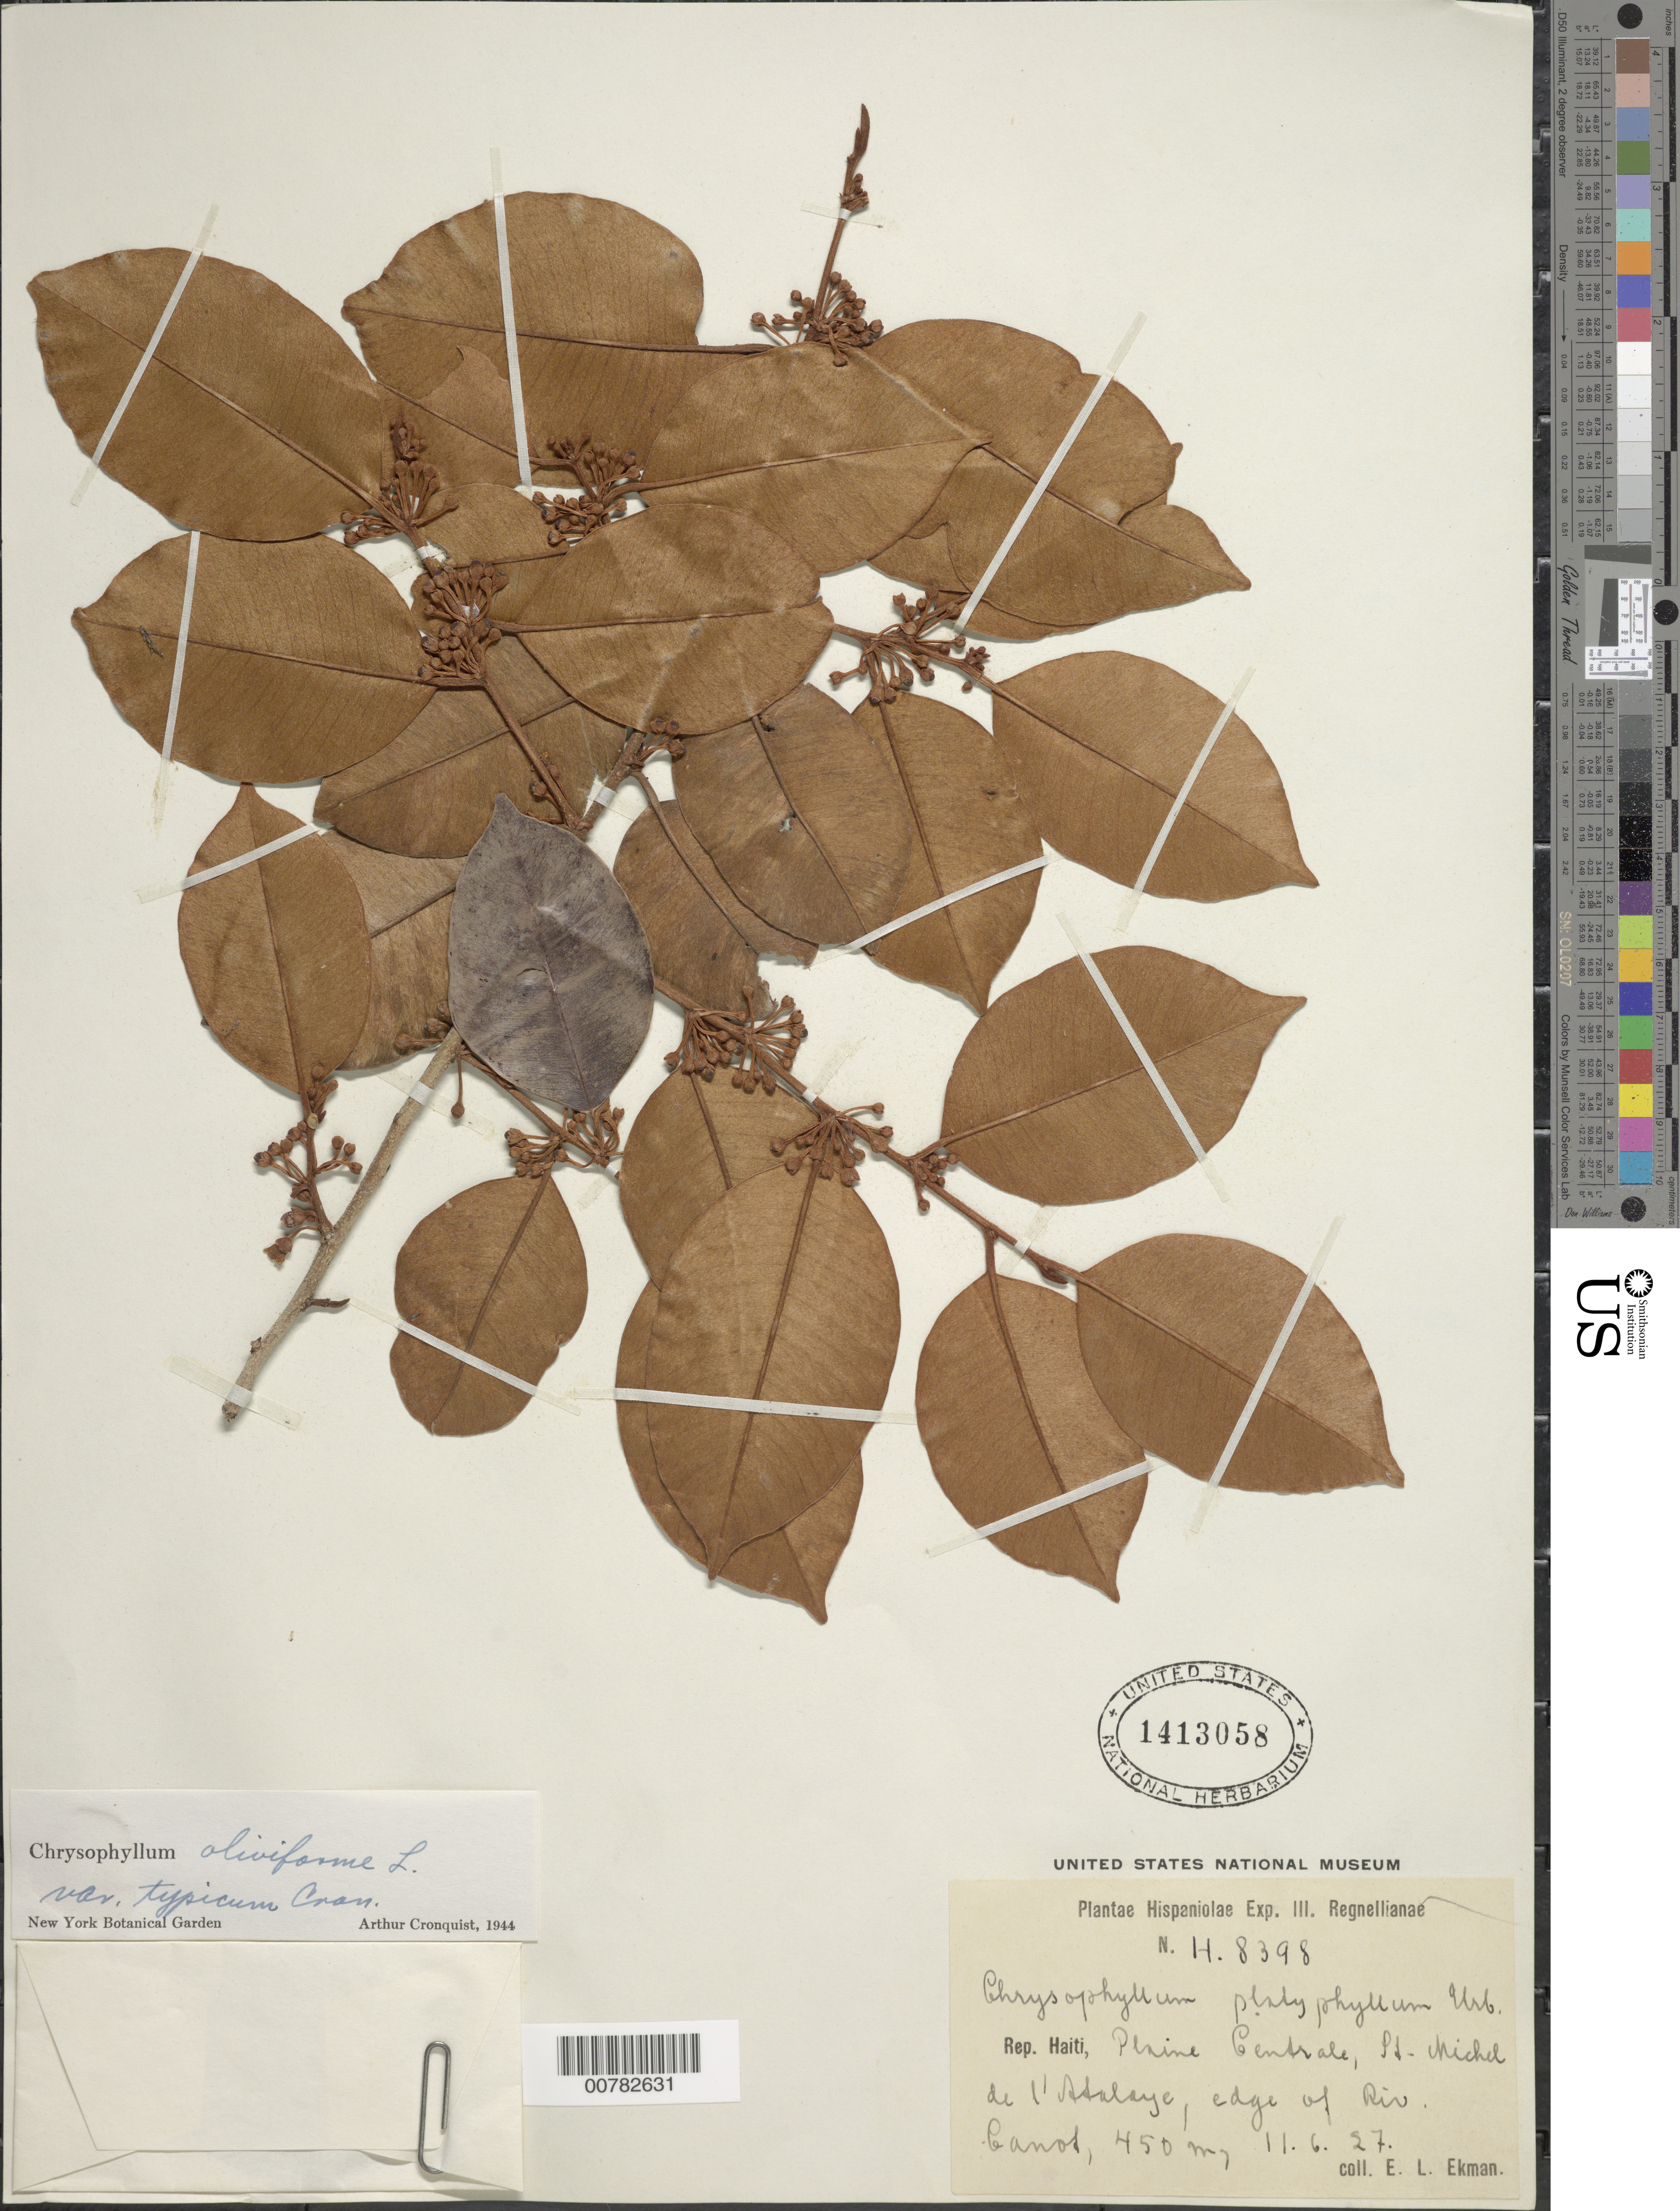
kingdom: Plantae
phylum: Tracheophyta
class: Magnoliopsida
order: Ericales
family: Sapotaceae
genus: Chrysophyllum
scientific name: Chrysophyllum oliviforme subsp. oliviforme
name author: L.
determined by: Cronquist, A. J.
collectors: E. L. Ekman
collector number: H 8398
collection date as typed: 11 Jun 1927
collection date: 1927-06-11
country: Haiti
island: Hispaniola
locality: Plaine Centrale, St. Michel de l'Atalaye, edge of Riv. Canot.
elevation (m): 450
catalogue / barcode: US 1413058